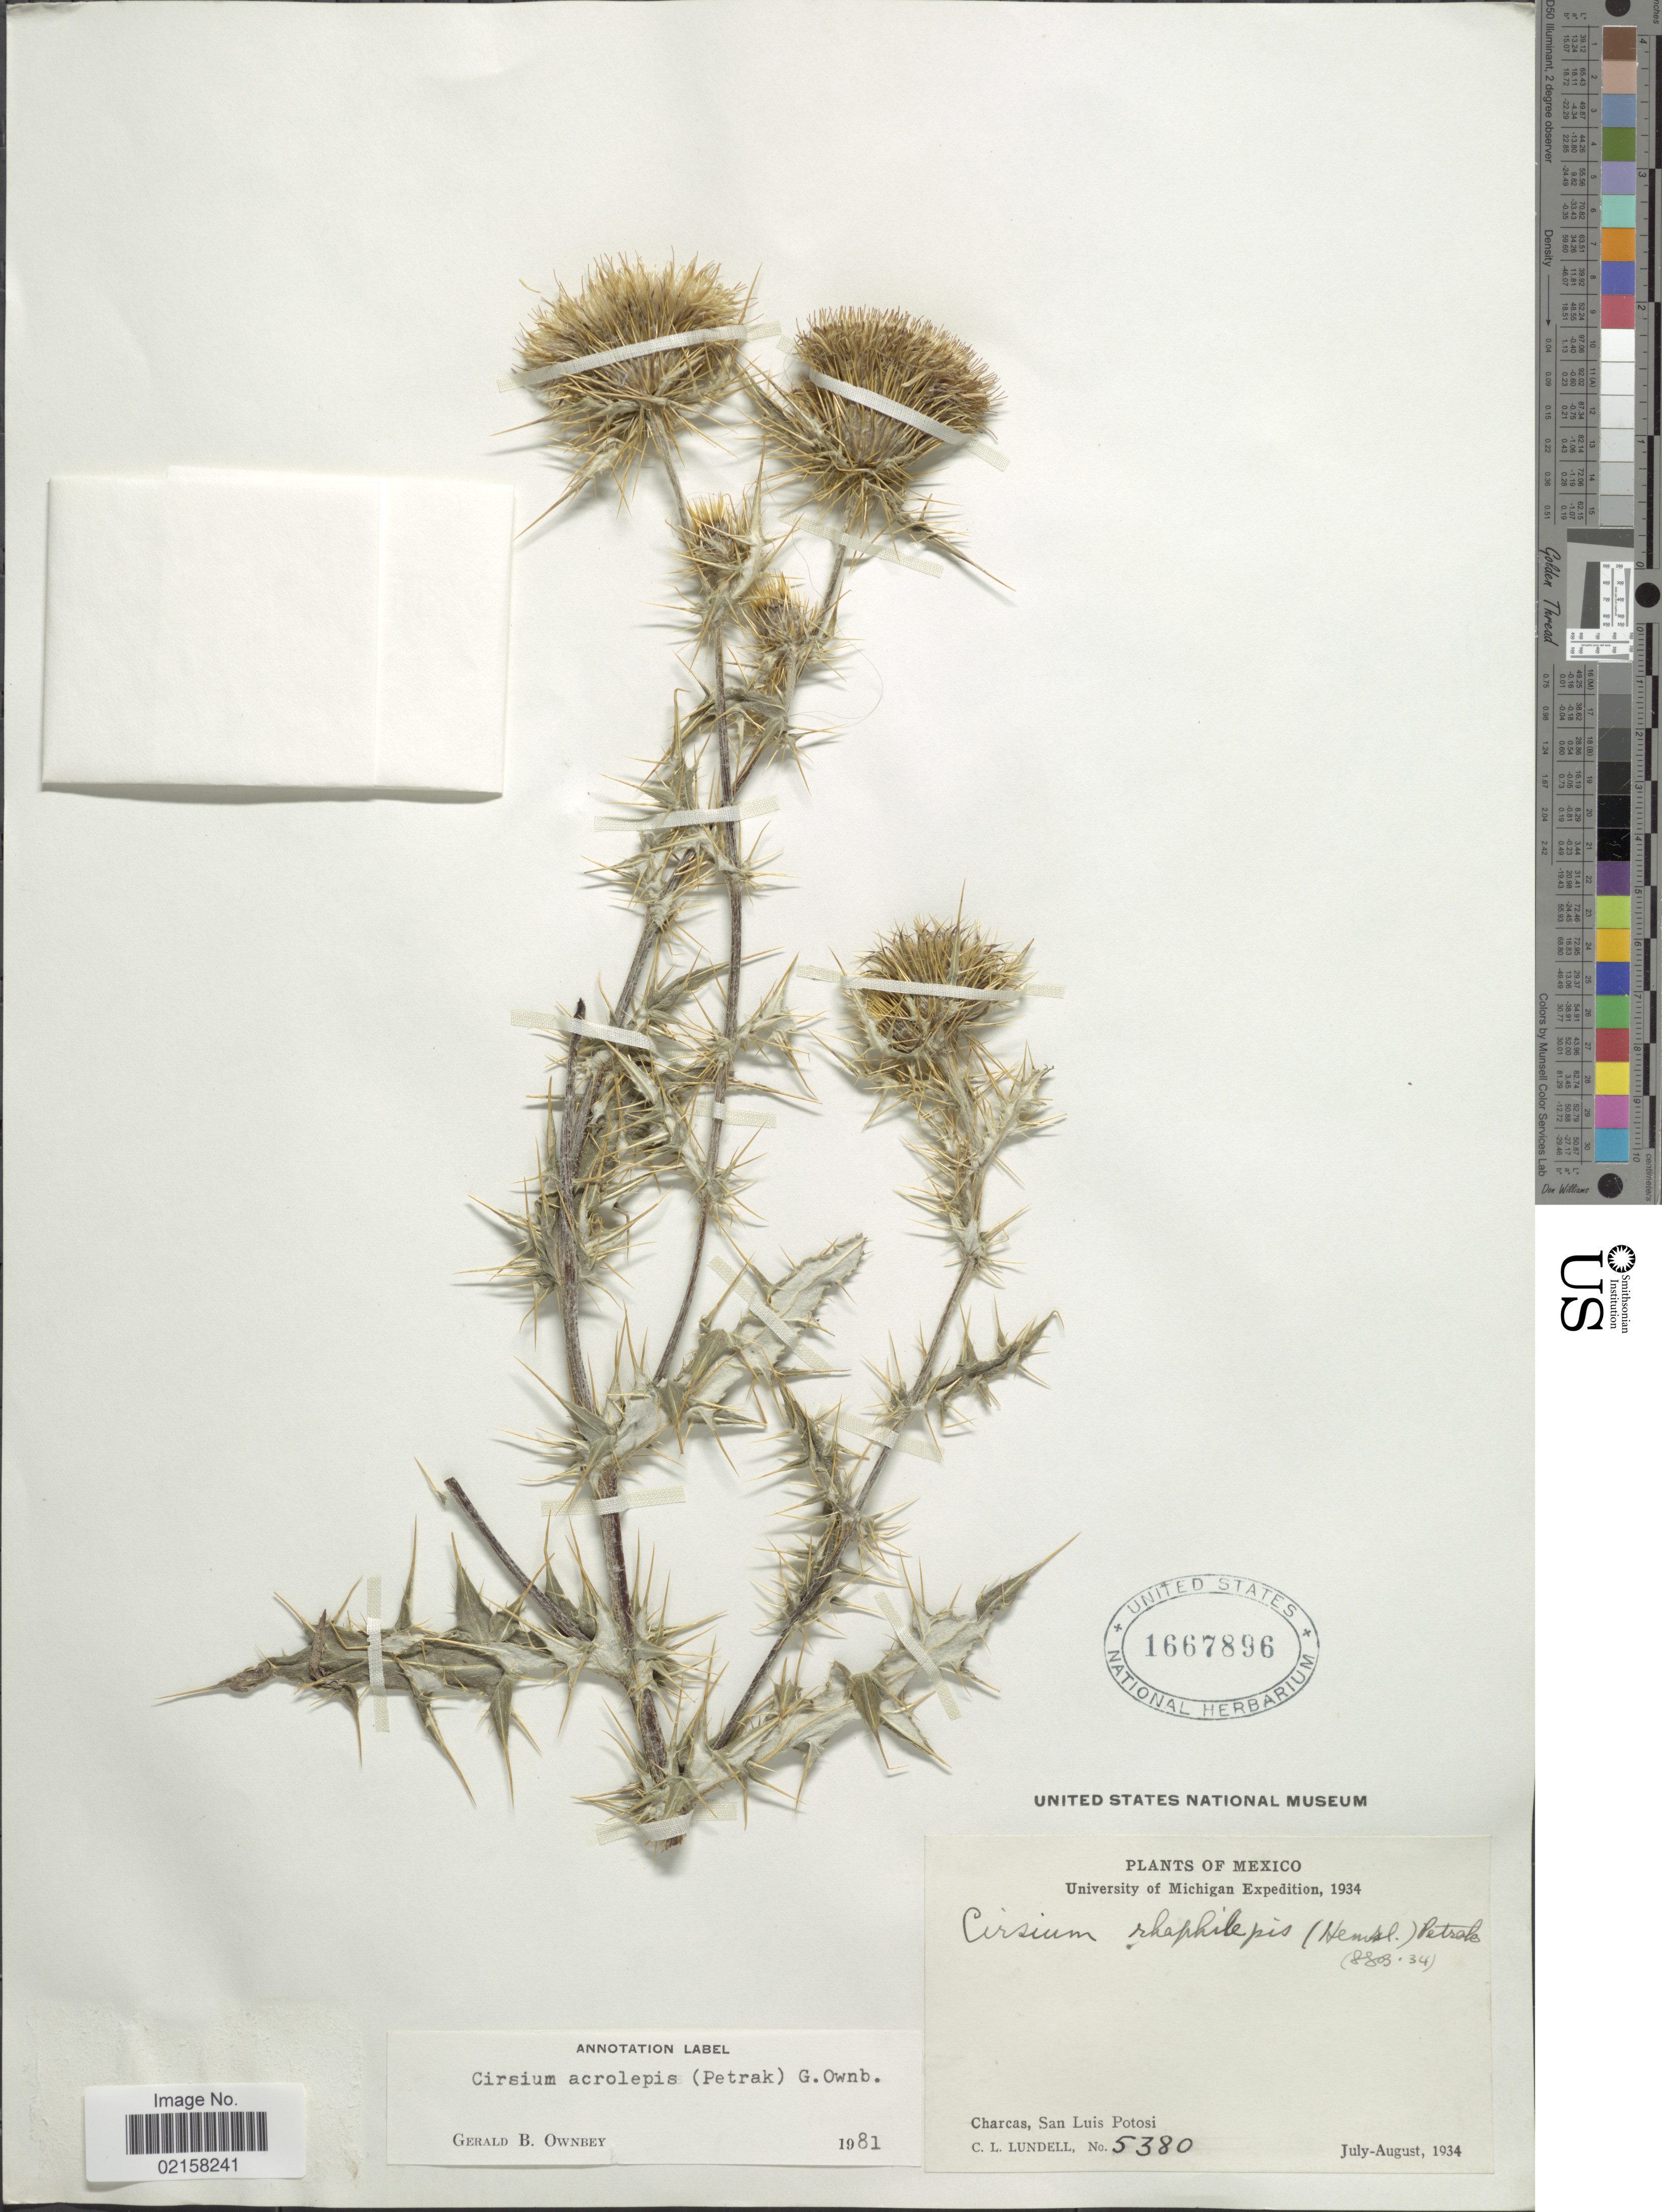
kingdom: Plantae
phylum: Tracheophyta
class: Magnoliopsida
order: Asterales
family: Asteraceae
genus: Cirsium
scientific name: Cirsium acrolepis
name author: (Petr.) G.B. Ownbey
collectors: C. L. Lundell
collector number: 5380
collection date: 1934-07/1934-08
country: Mexico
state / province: San Luis Potosí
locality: Charcas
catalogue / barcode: US 1667896